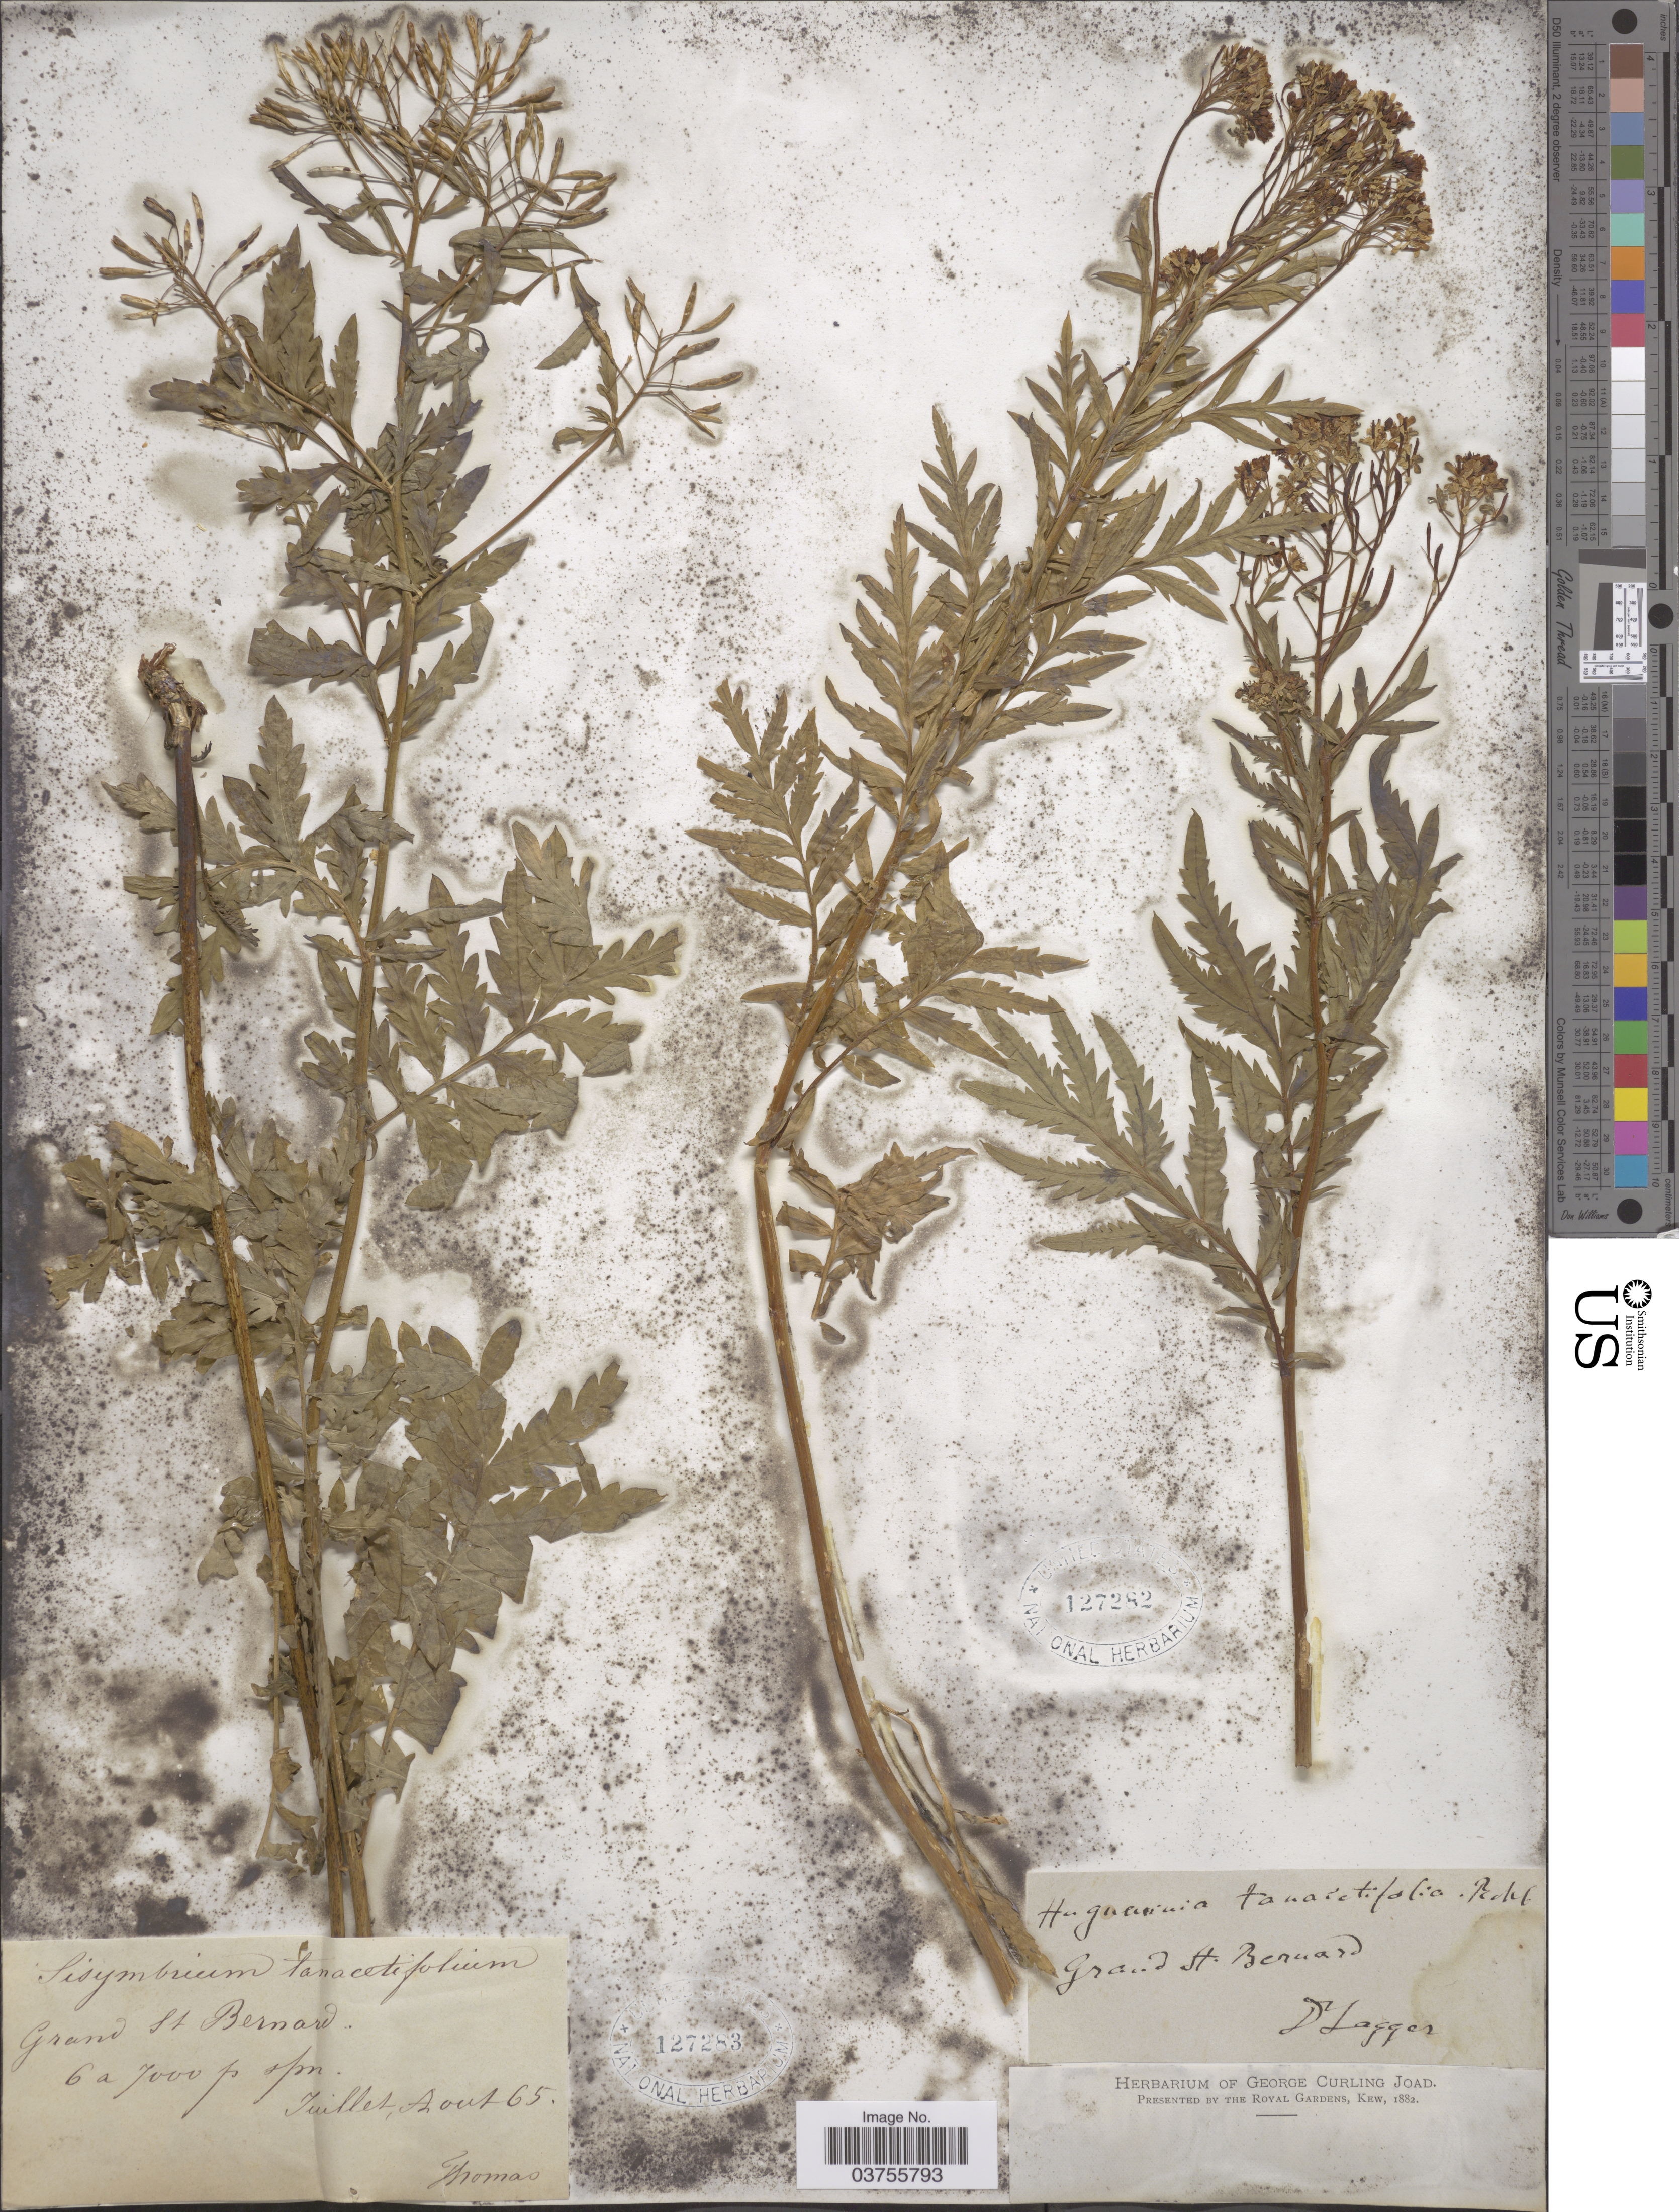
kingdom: Plantae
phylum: Tracheophyta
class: Magnoliopsida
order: Brassicales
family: Brassicaceae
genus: Sophia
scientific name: Sophia tanacetifolium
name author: L.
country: Switzerland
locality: Grand St. Bernard.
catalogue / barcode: US 127282-2